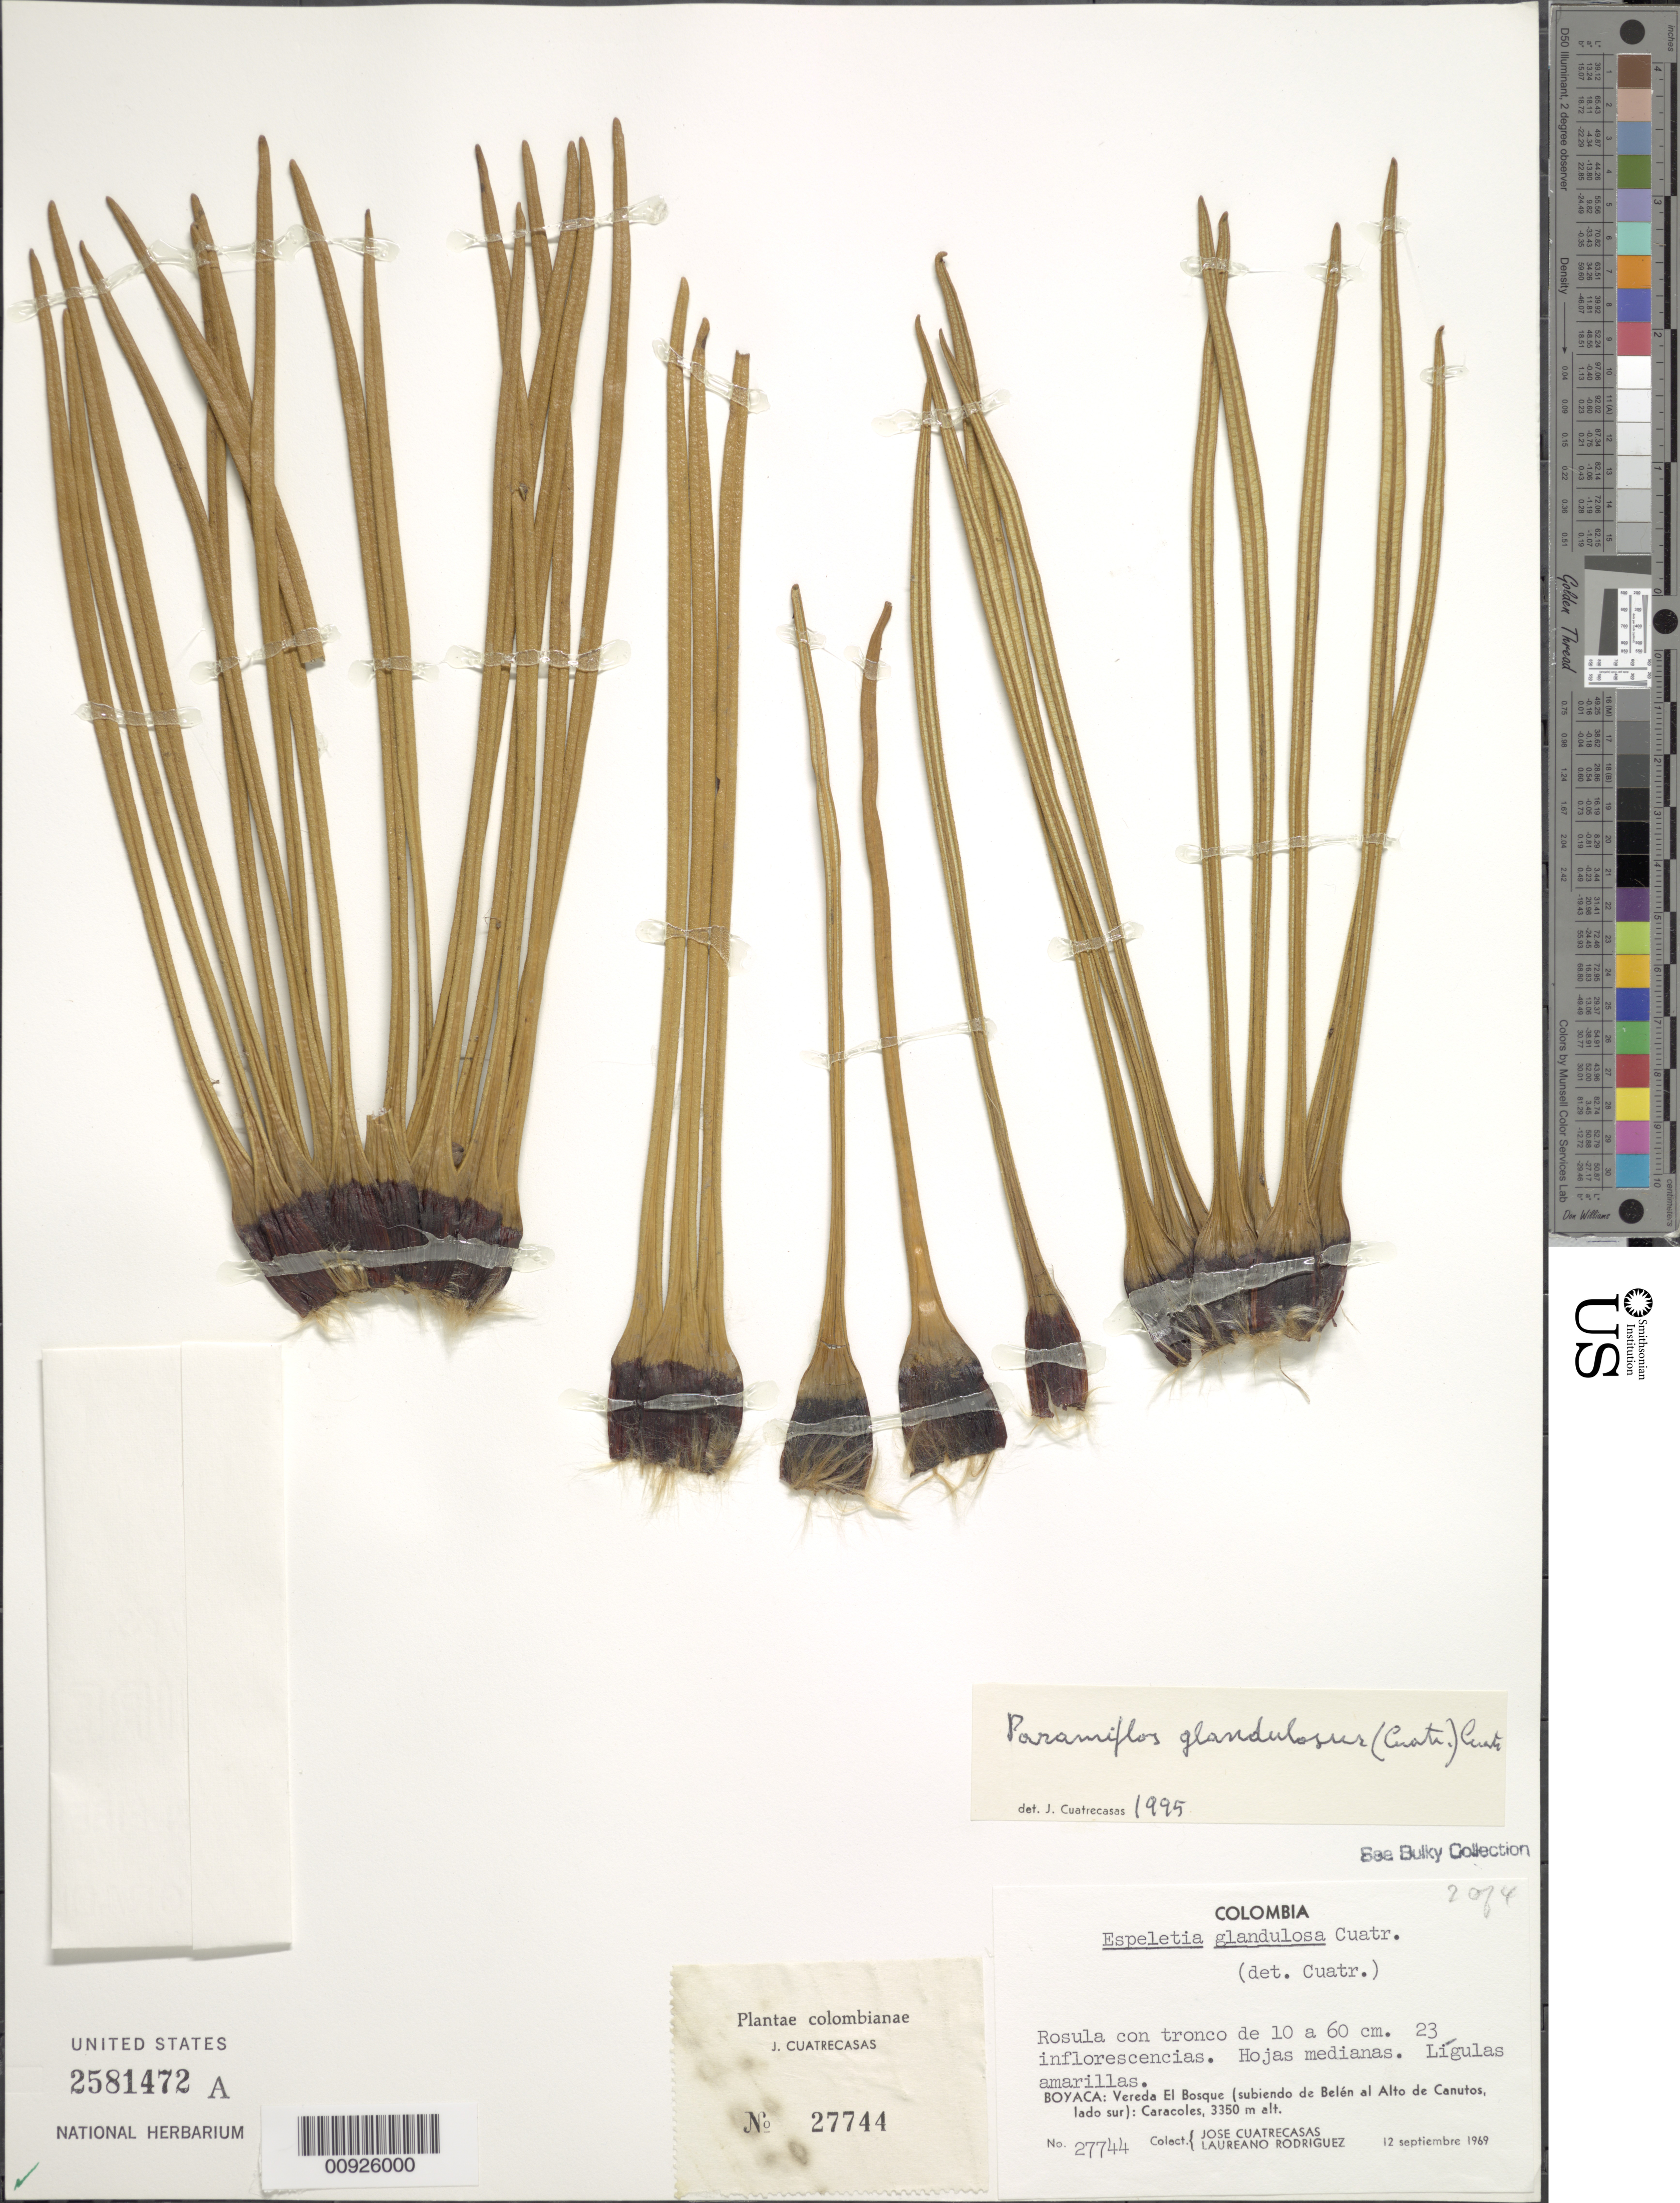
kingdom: Plantae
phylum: Tracheophyta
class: Magnoliopsida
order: Asterales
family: Asteraceae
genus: Paramiflos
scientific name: Paramiflos glandulosus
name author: (Cuatrec.) Cuatrec.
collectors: J. Cuatrecasas & L. Rodriguez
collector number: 27744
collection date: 1969-09-12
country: Colombia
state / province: Boyacá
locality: Vereda El Bosque, subiendo de Belén al Alto de Canutos, lado sur: Caracoles.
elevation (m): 3350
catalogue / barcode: US 2581472A